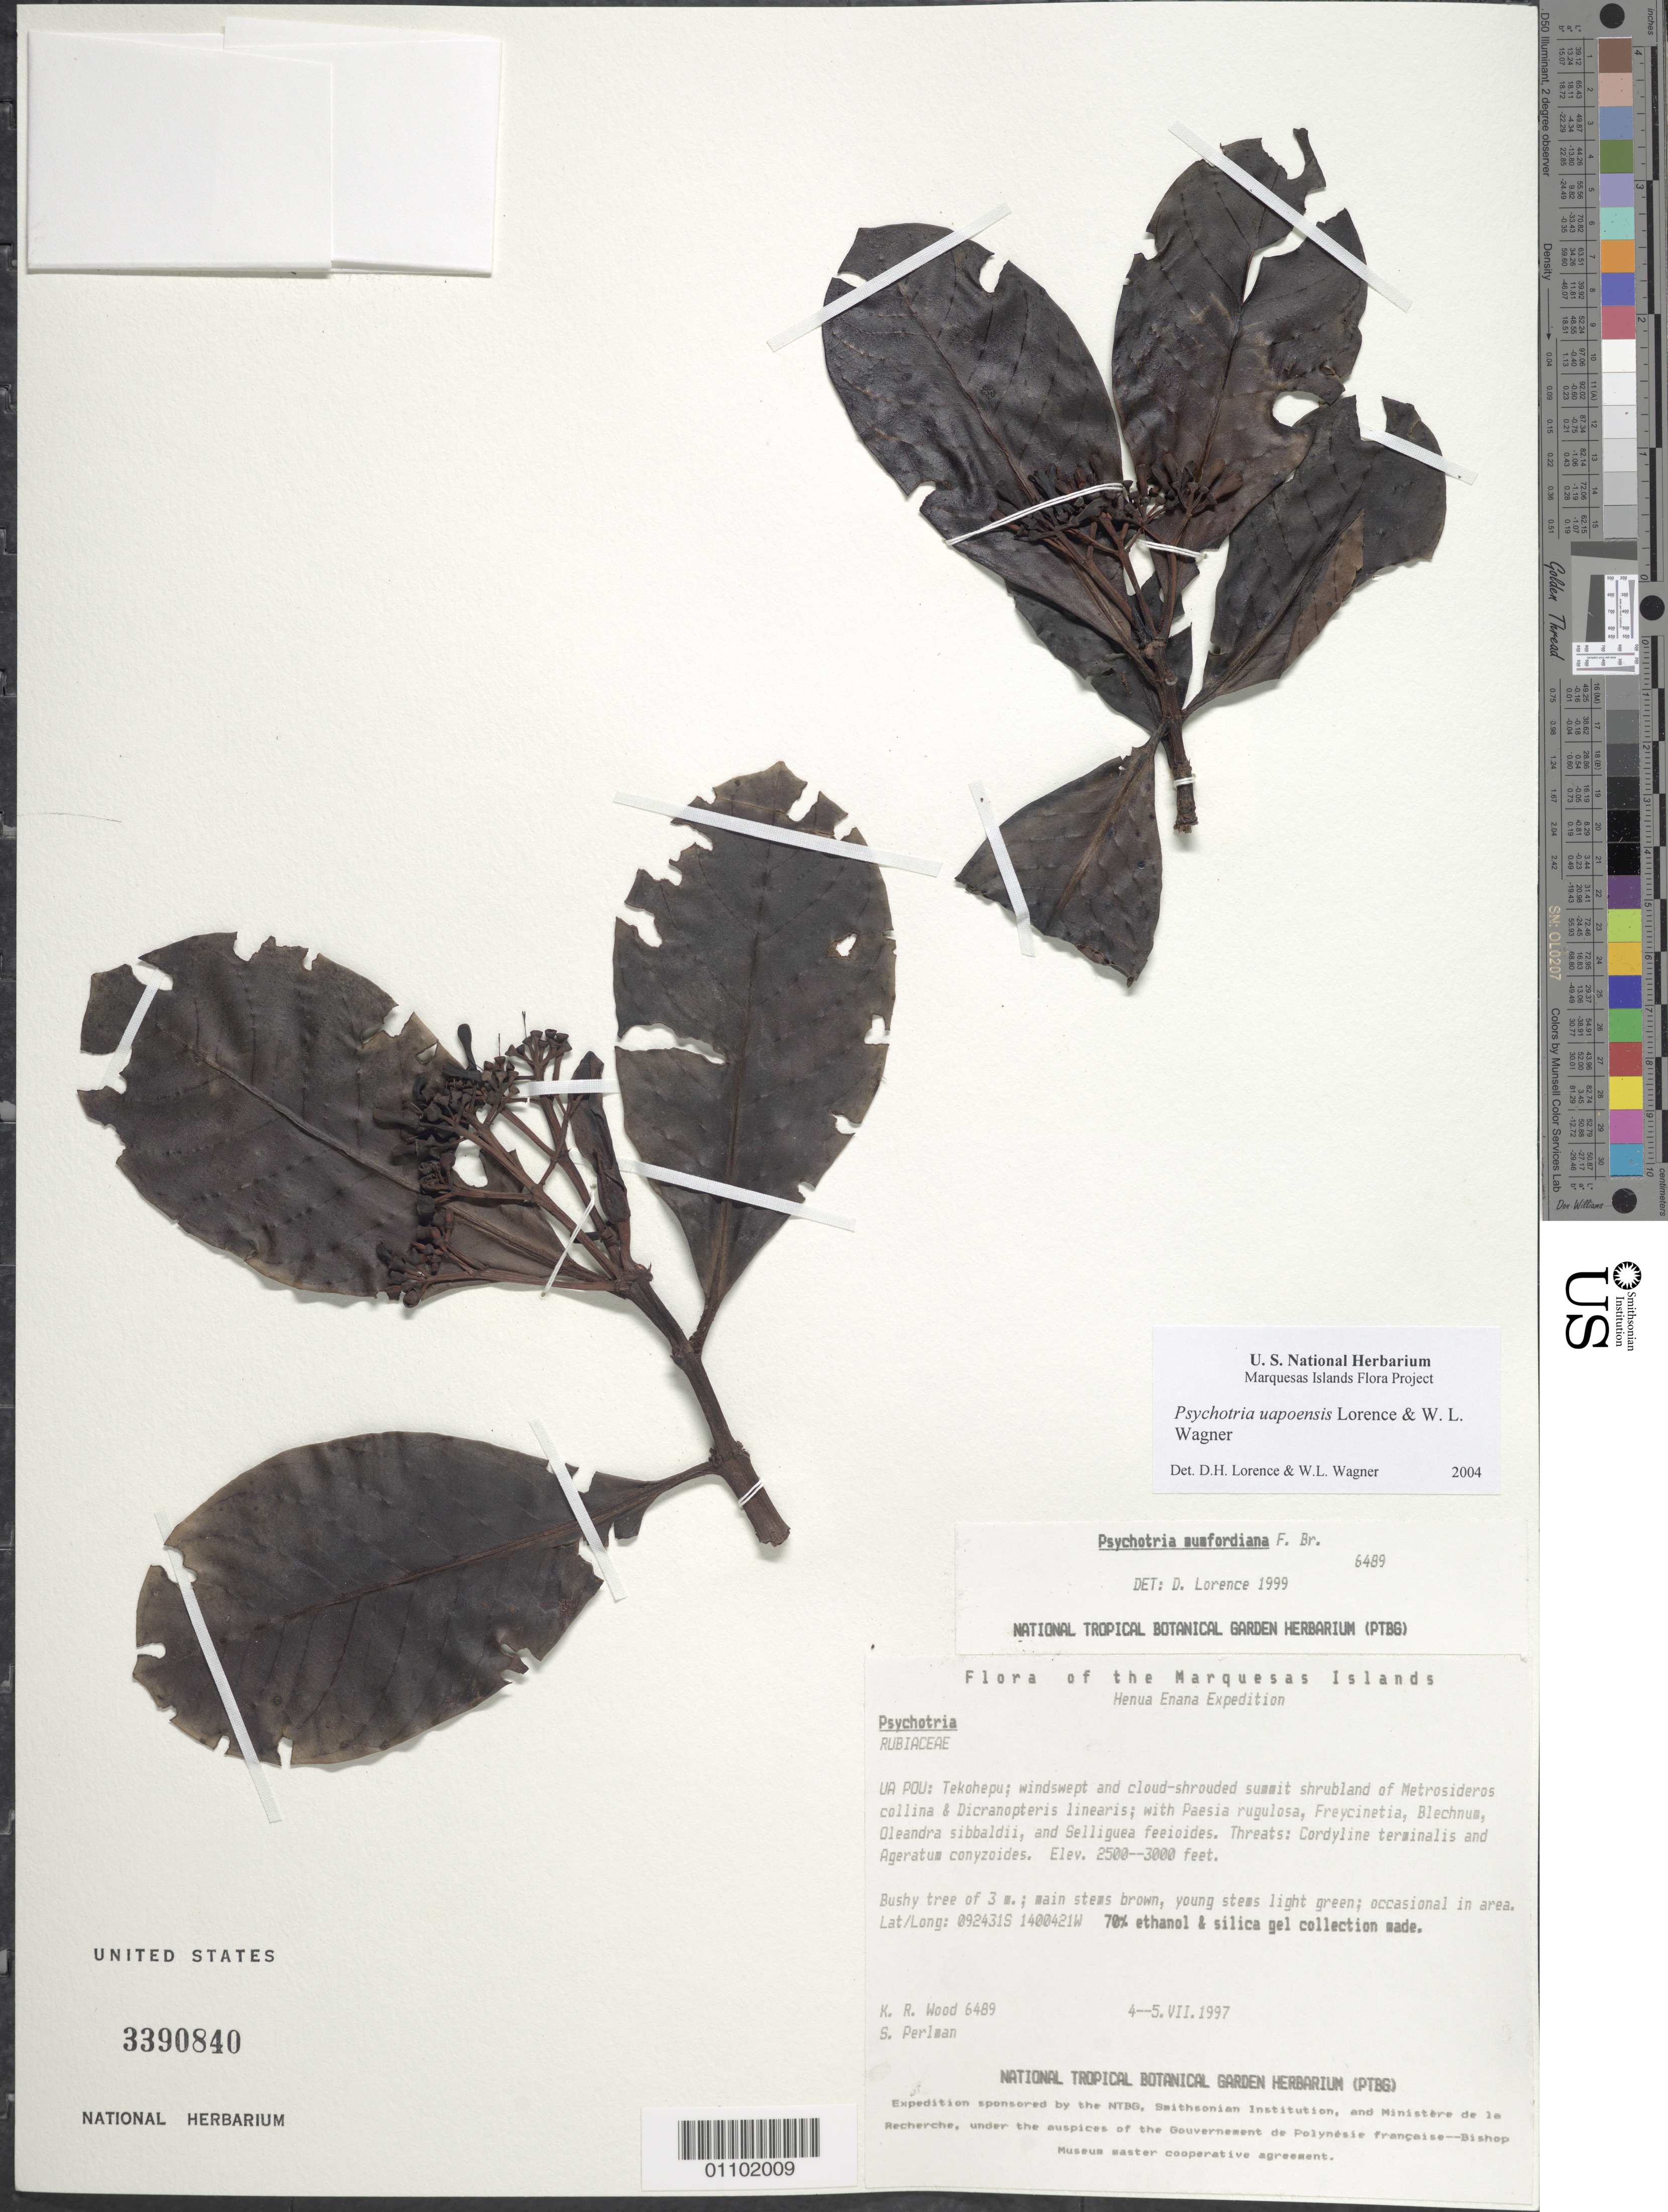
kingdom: Plantae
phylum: Tracheophyta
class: Magnoliopsida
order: Gentianales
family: Rubiaceae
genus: Psychotria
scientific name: Psychotria uapoensis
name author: Lorence & W.L. Wagner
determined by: Lorence, David H.; Wagner, W. H.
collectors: K. R. Wood & S. P. Perlman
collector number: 6489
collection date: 1997-07-04/1997-07-05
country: French Polynesia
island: Ua Pou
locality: Tekohepu, summit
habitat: shrubland of Metrosideros collina-Dicranopteris linearis; windswept and cloud shrouded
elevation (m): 762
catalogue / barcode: US 3390840